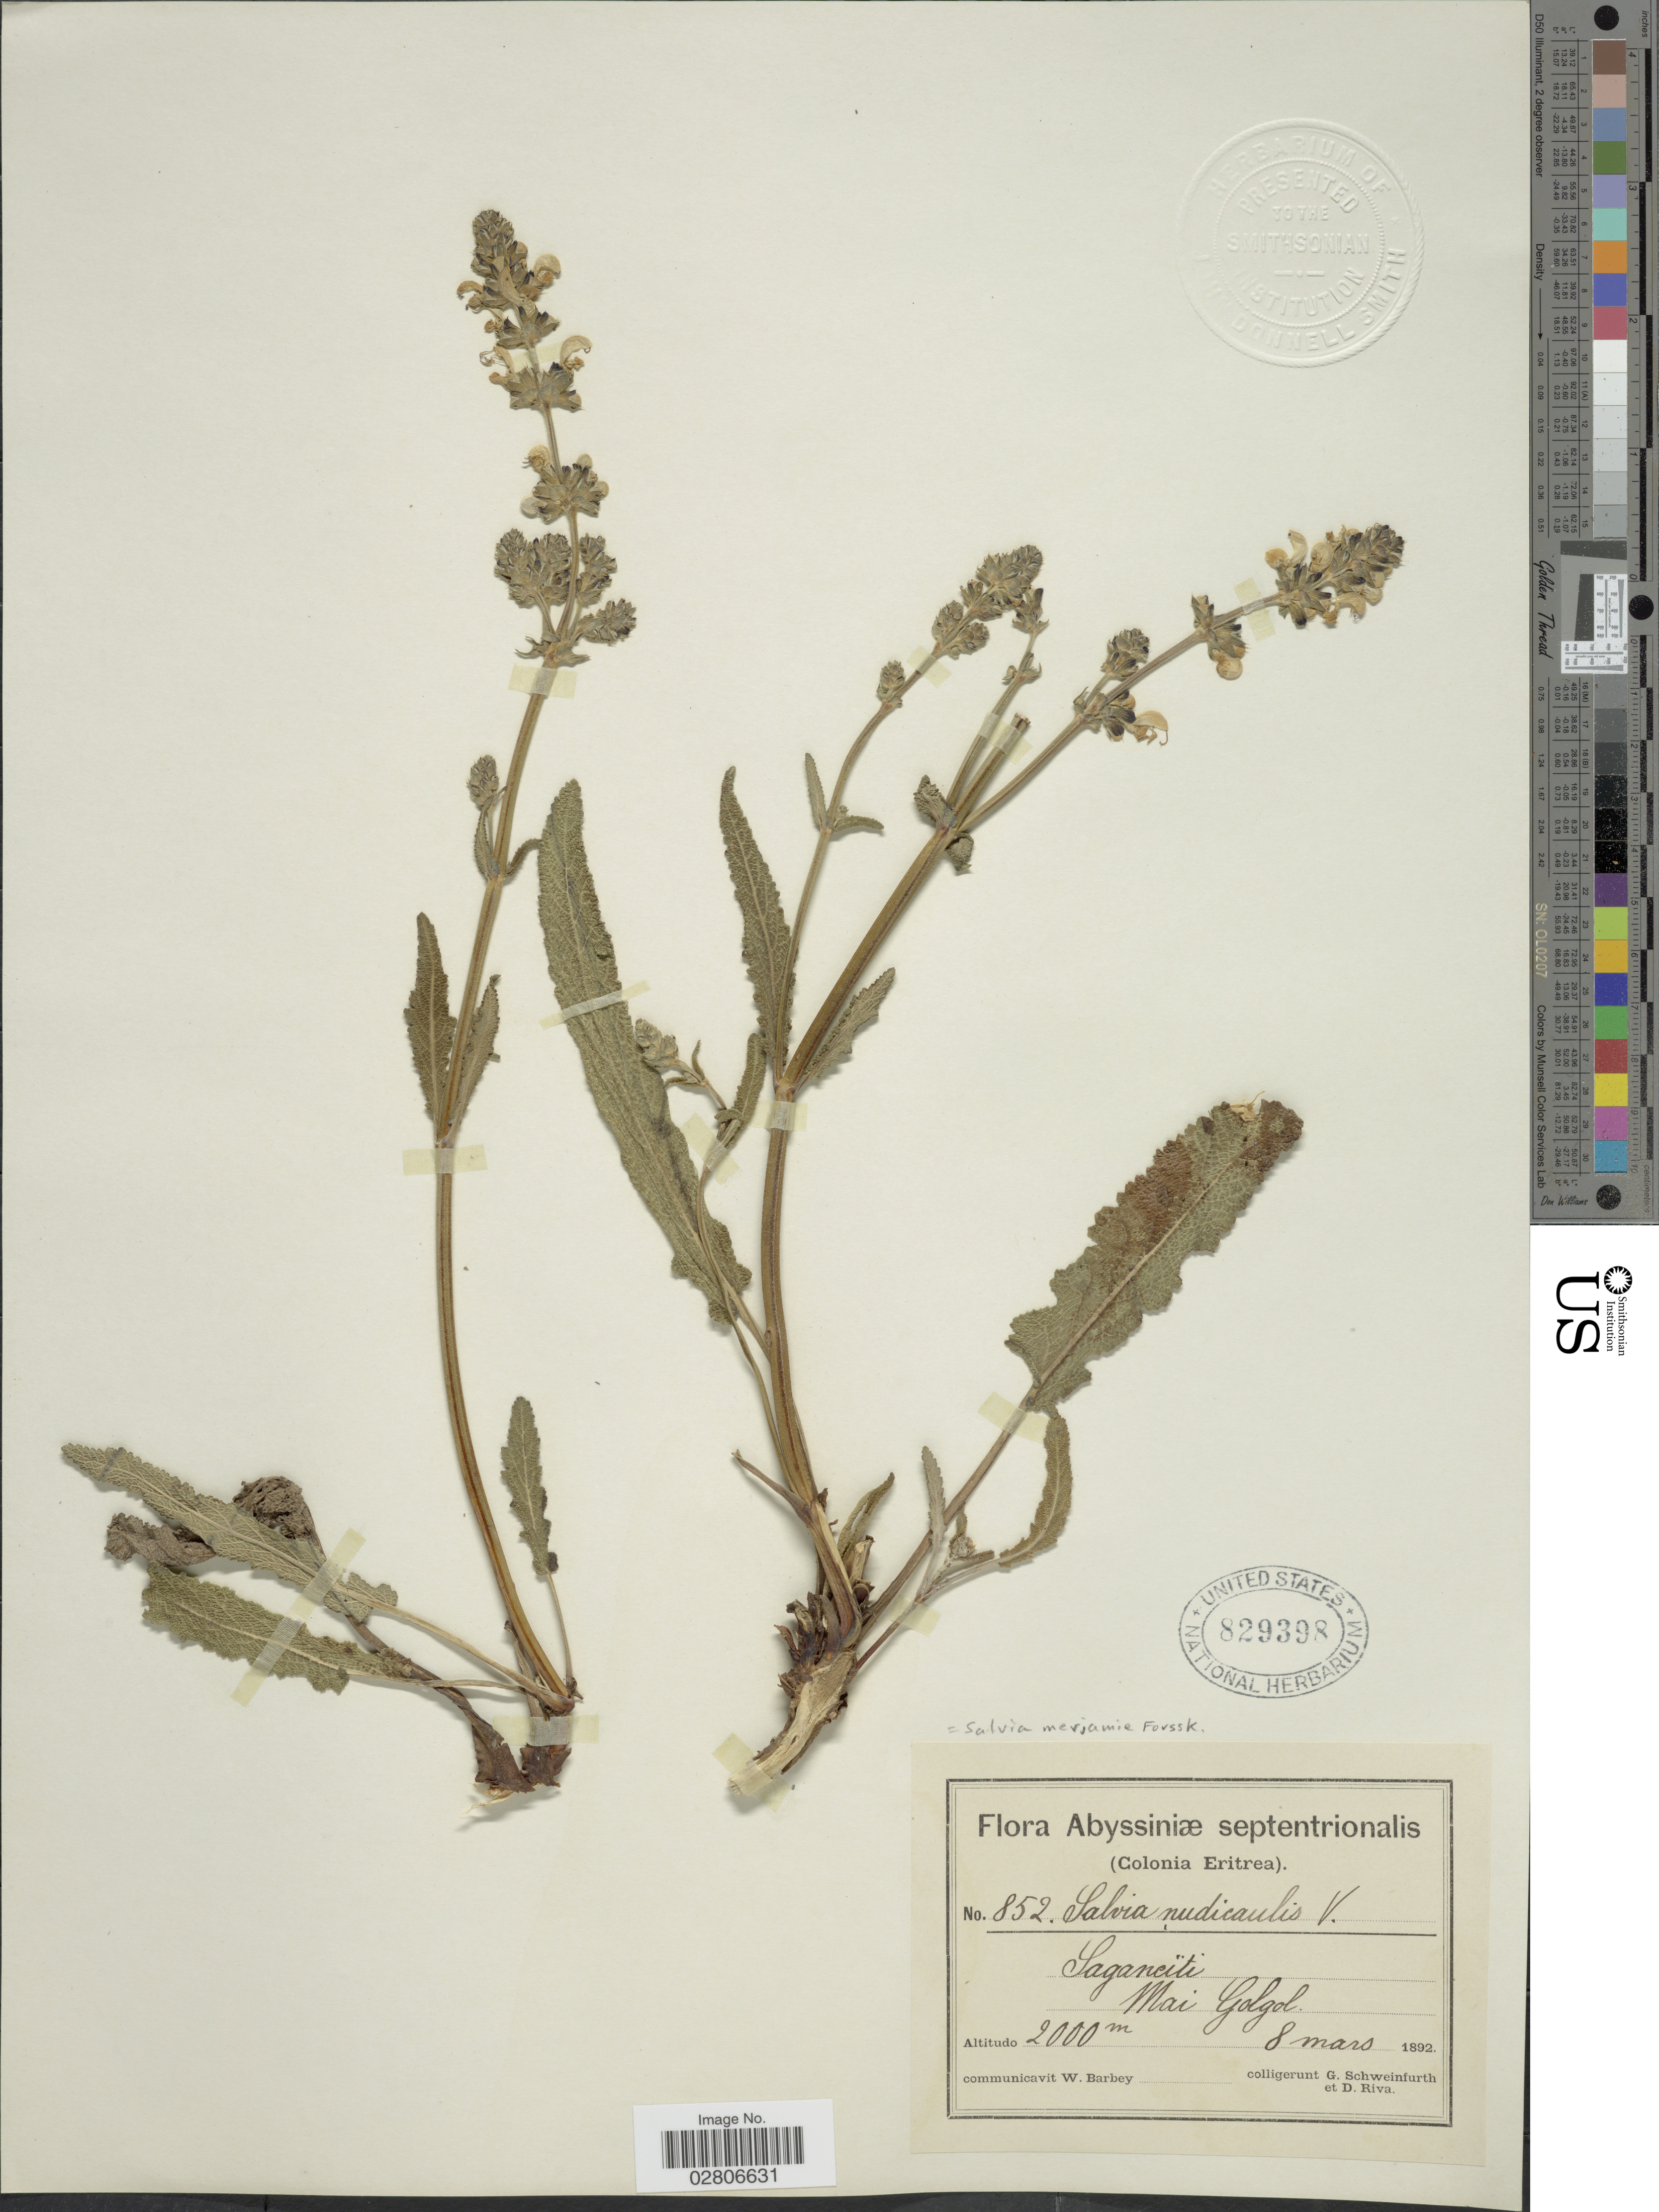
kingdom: Plantae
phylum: Tracheophyta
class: Magnoliopsida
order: Lamiales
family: Lamiaceae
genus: Salvia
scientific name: Salvia merjamie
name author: Forssk.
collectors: G. A. Schweinfurth (herbarium) & D. Riva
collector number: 852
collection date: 1892-03-08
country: Eritrea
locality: Abyssiniæ septentrionalis, Saganeïti, Mai Golgol.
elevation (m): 2000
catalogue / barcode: US 829398